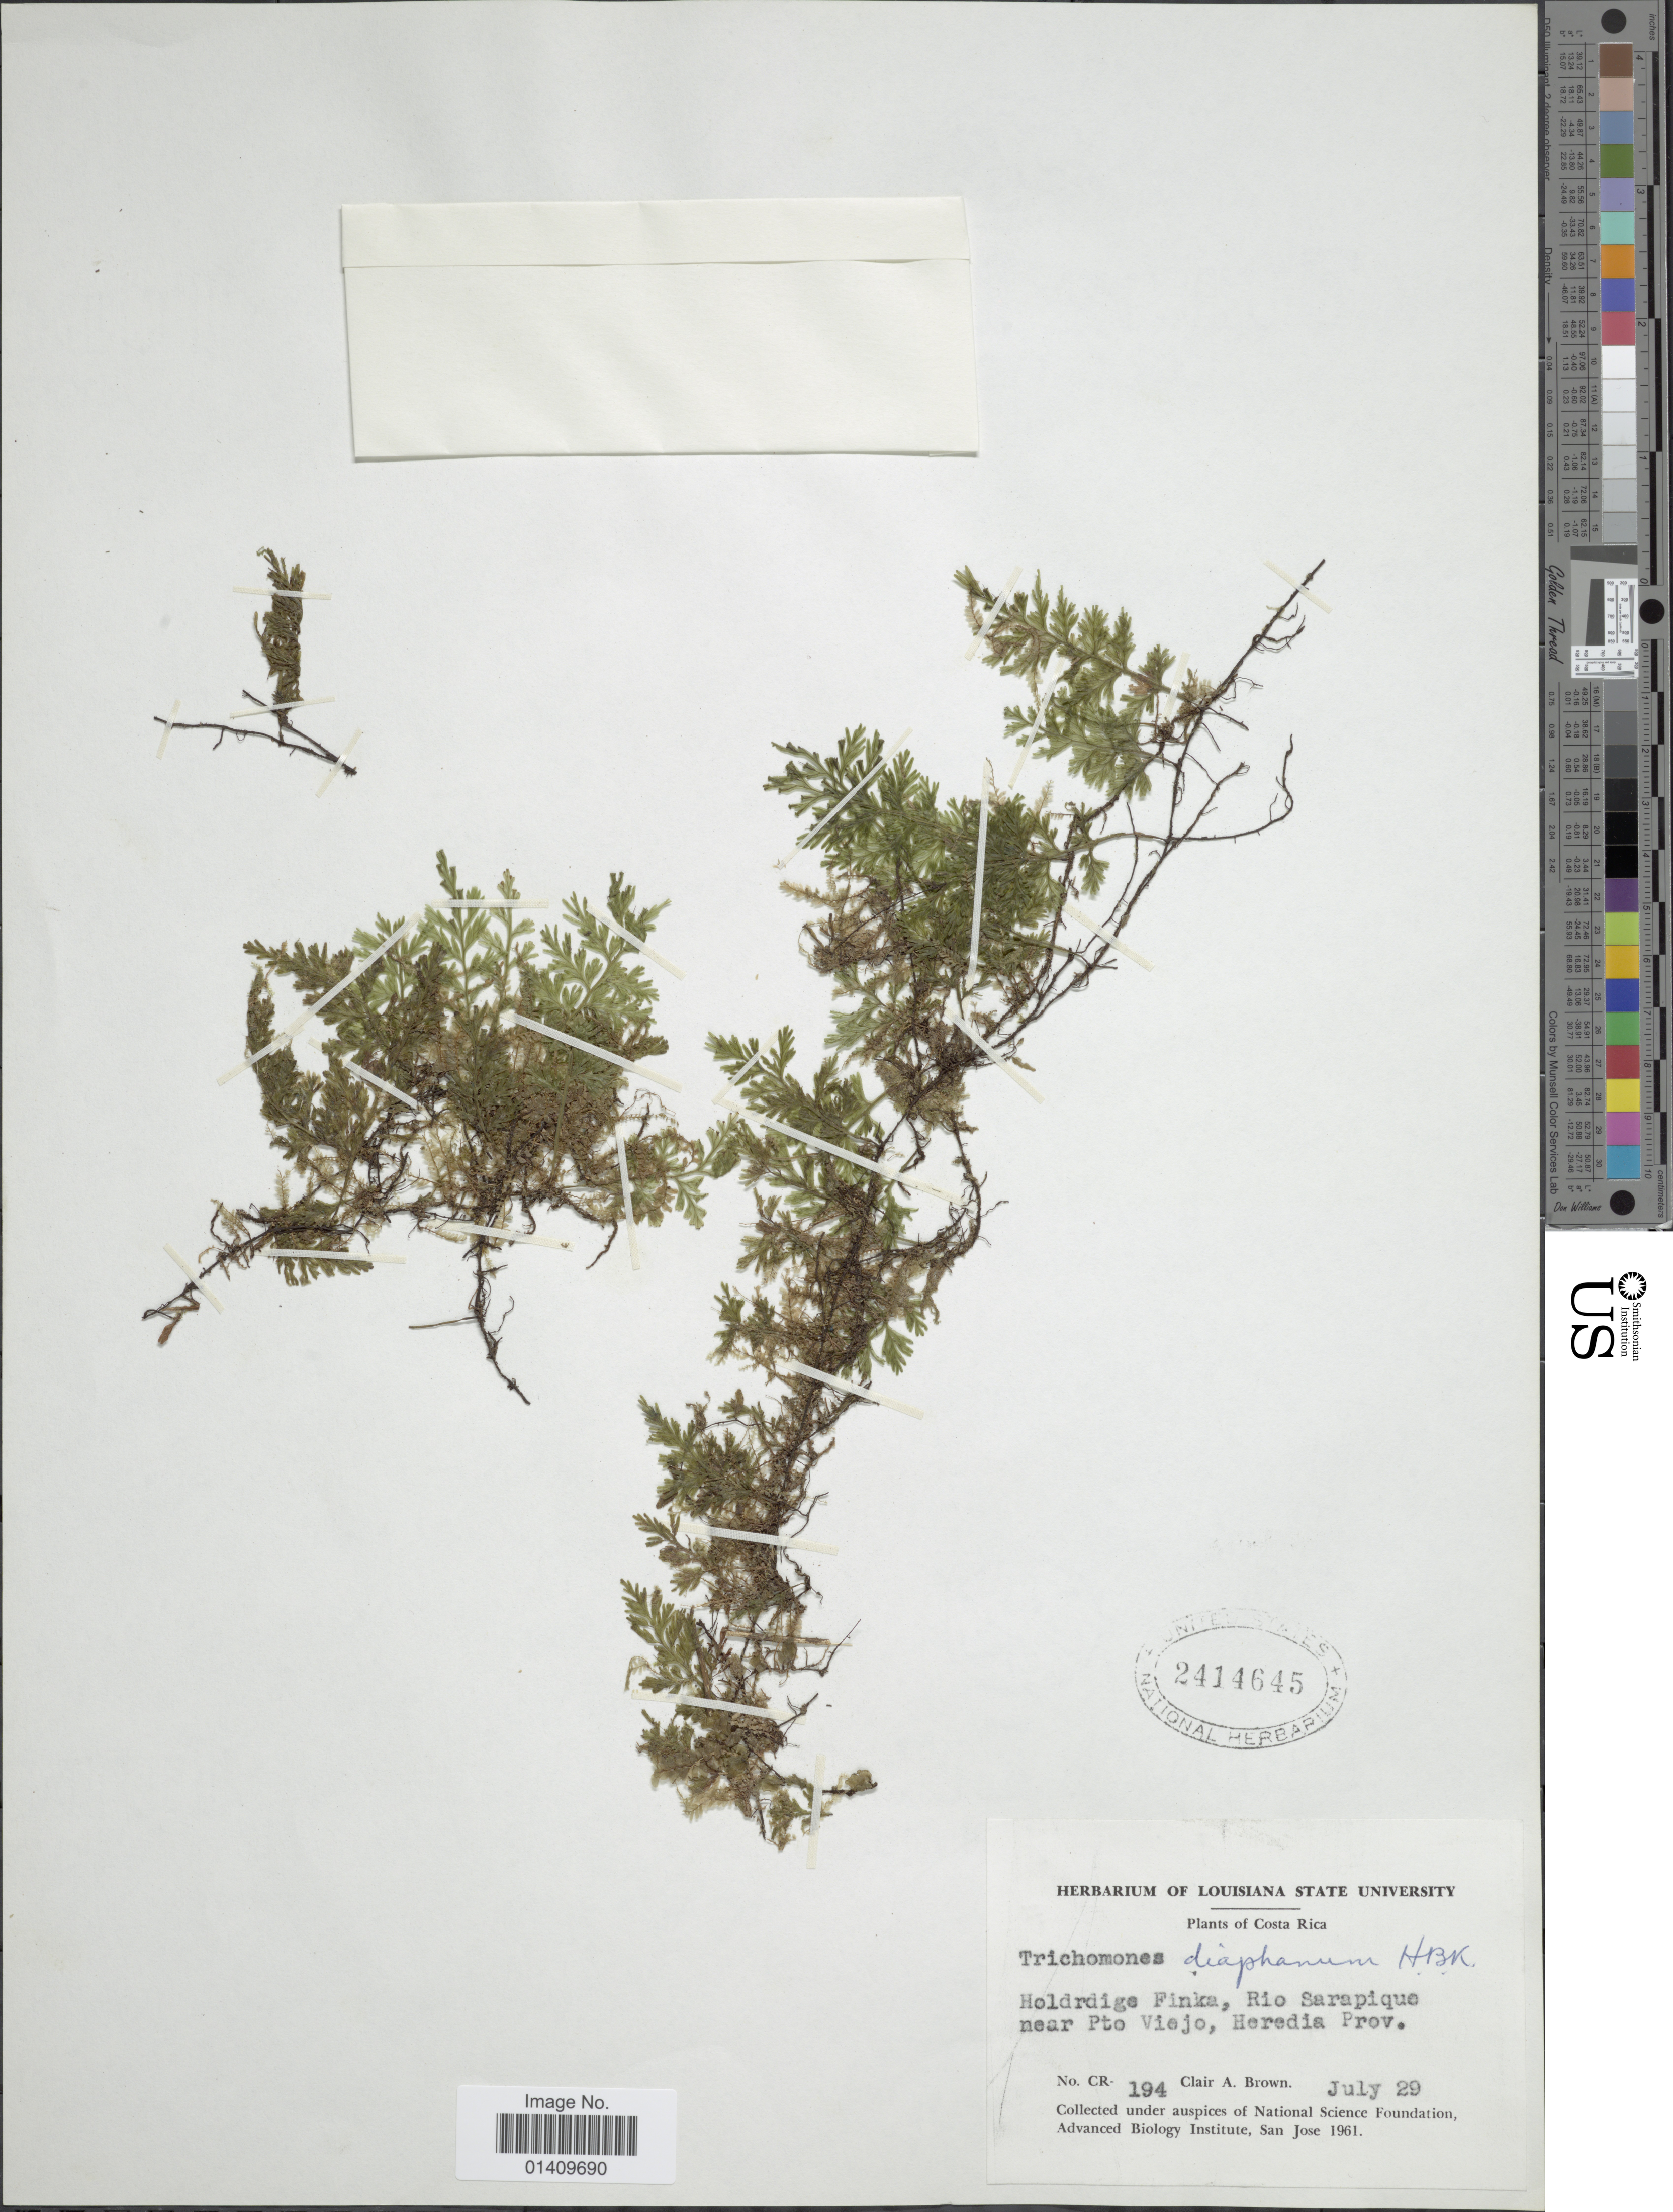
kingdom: Plantae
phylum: Tracheophyta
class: Polypodiopsida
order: Hymenophyllales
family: Hymenophyllaceae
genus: Polyphlebium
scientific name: Polyphlebium diaphanum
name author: (Kunth) Ebihara & Dubuisson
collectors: C. A. Brown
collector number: CR-194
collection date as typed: Transcribed d/m/y: /7/29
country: Costa Rica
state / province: Heredia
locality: Holdrdige Finka Rio Sarapique near pto Viejo Herdeia prov.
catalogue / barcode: US 2414645